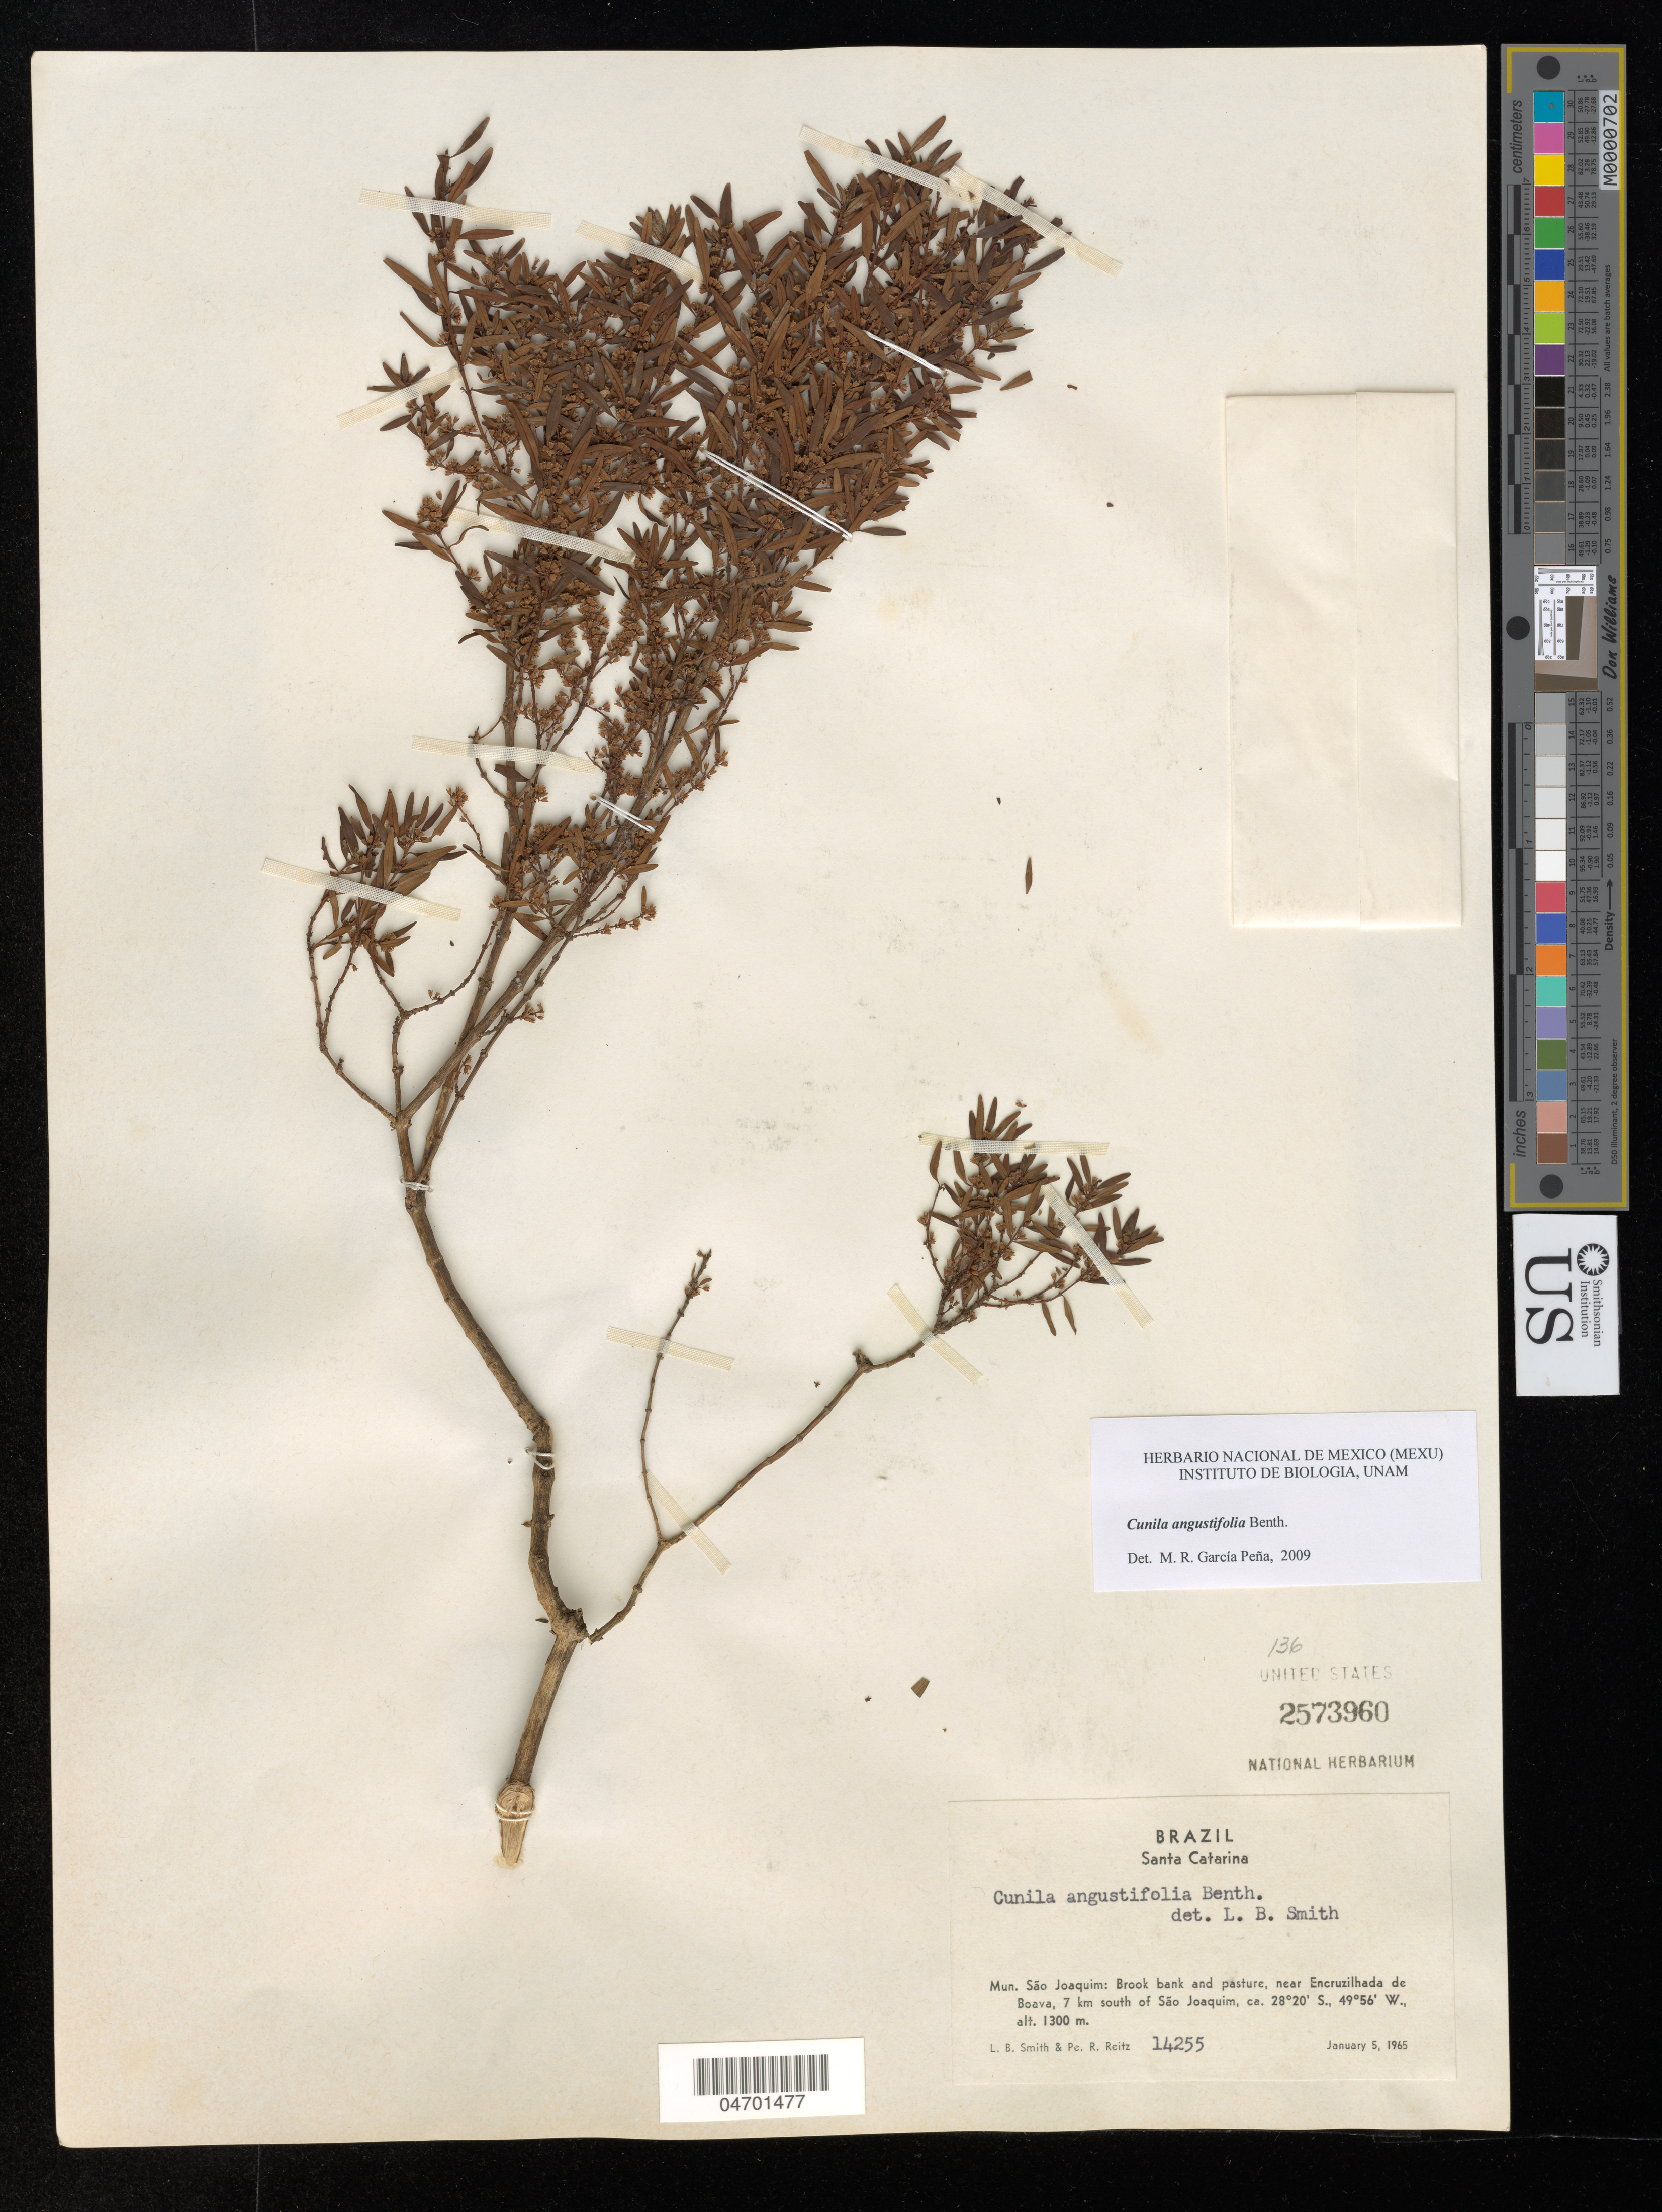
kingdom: Plantae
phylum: Tracheophyta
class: Magnoliopsida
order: Lamiales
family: Lamiaceae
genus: Cunila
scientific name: Cunila sp.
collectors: L. Smith & P. Reitz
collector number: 14255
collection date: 1965-01-05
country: Brazil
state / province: Santa Catarina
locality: Mun. São Joaquim: Brook bank and pasture, near Encruzilhada de Boava, 7 km south of São Joaquim.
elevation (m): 1300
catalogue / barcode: US 2573960